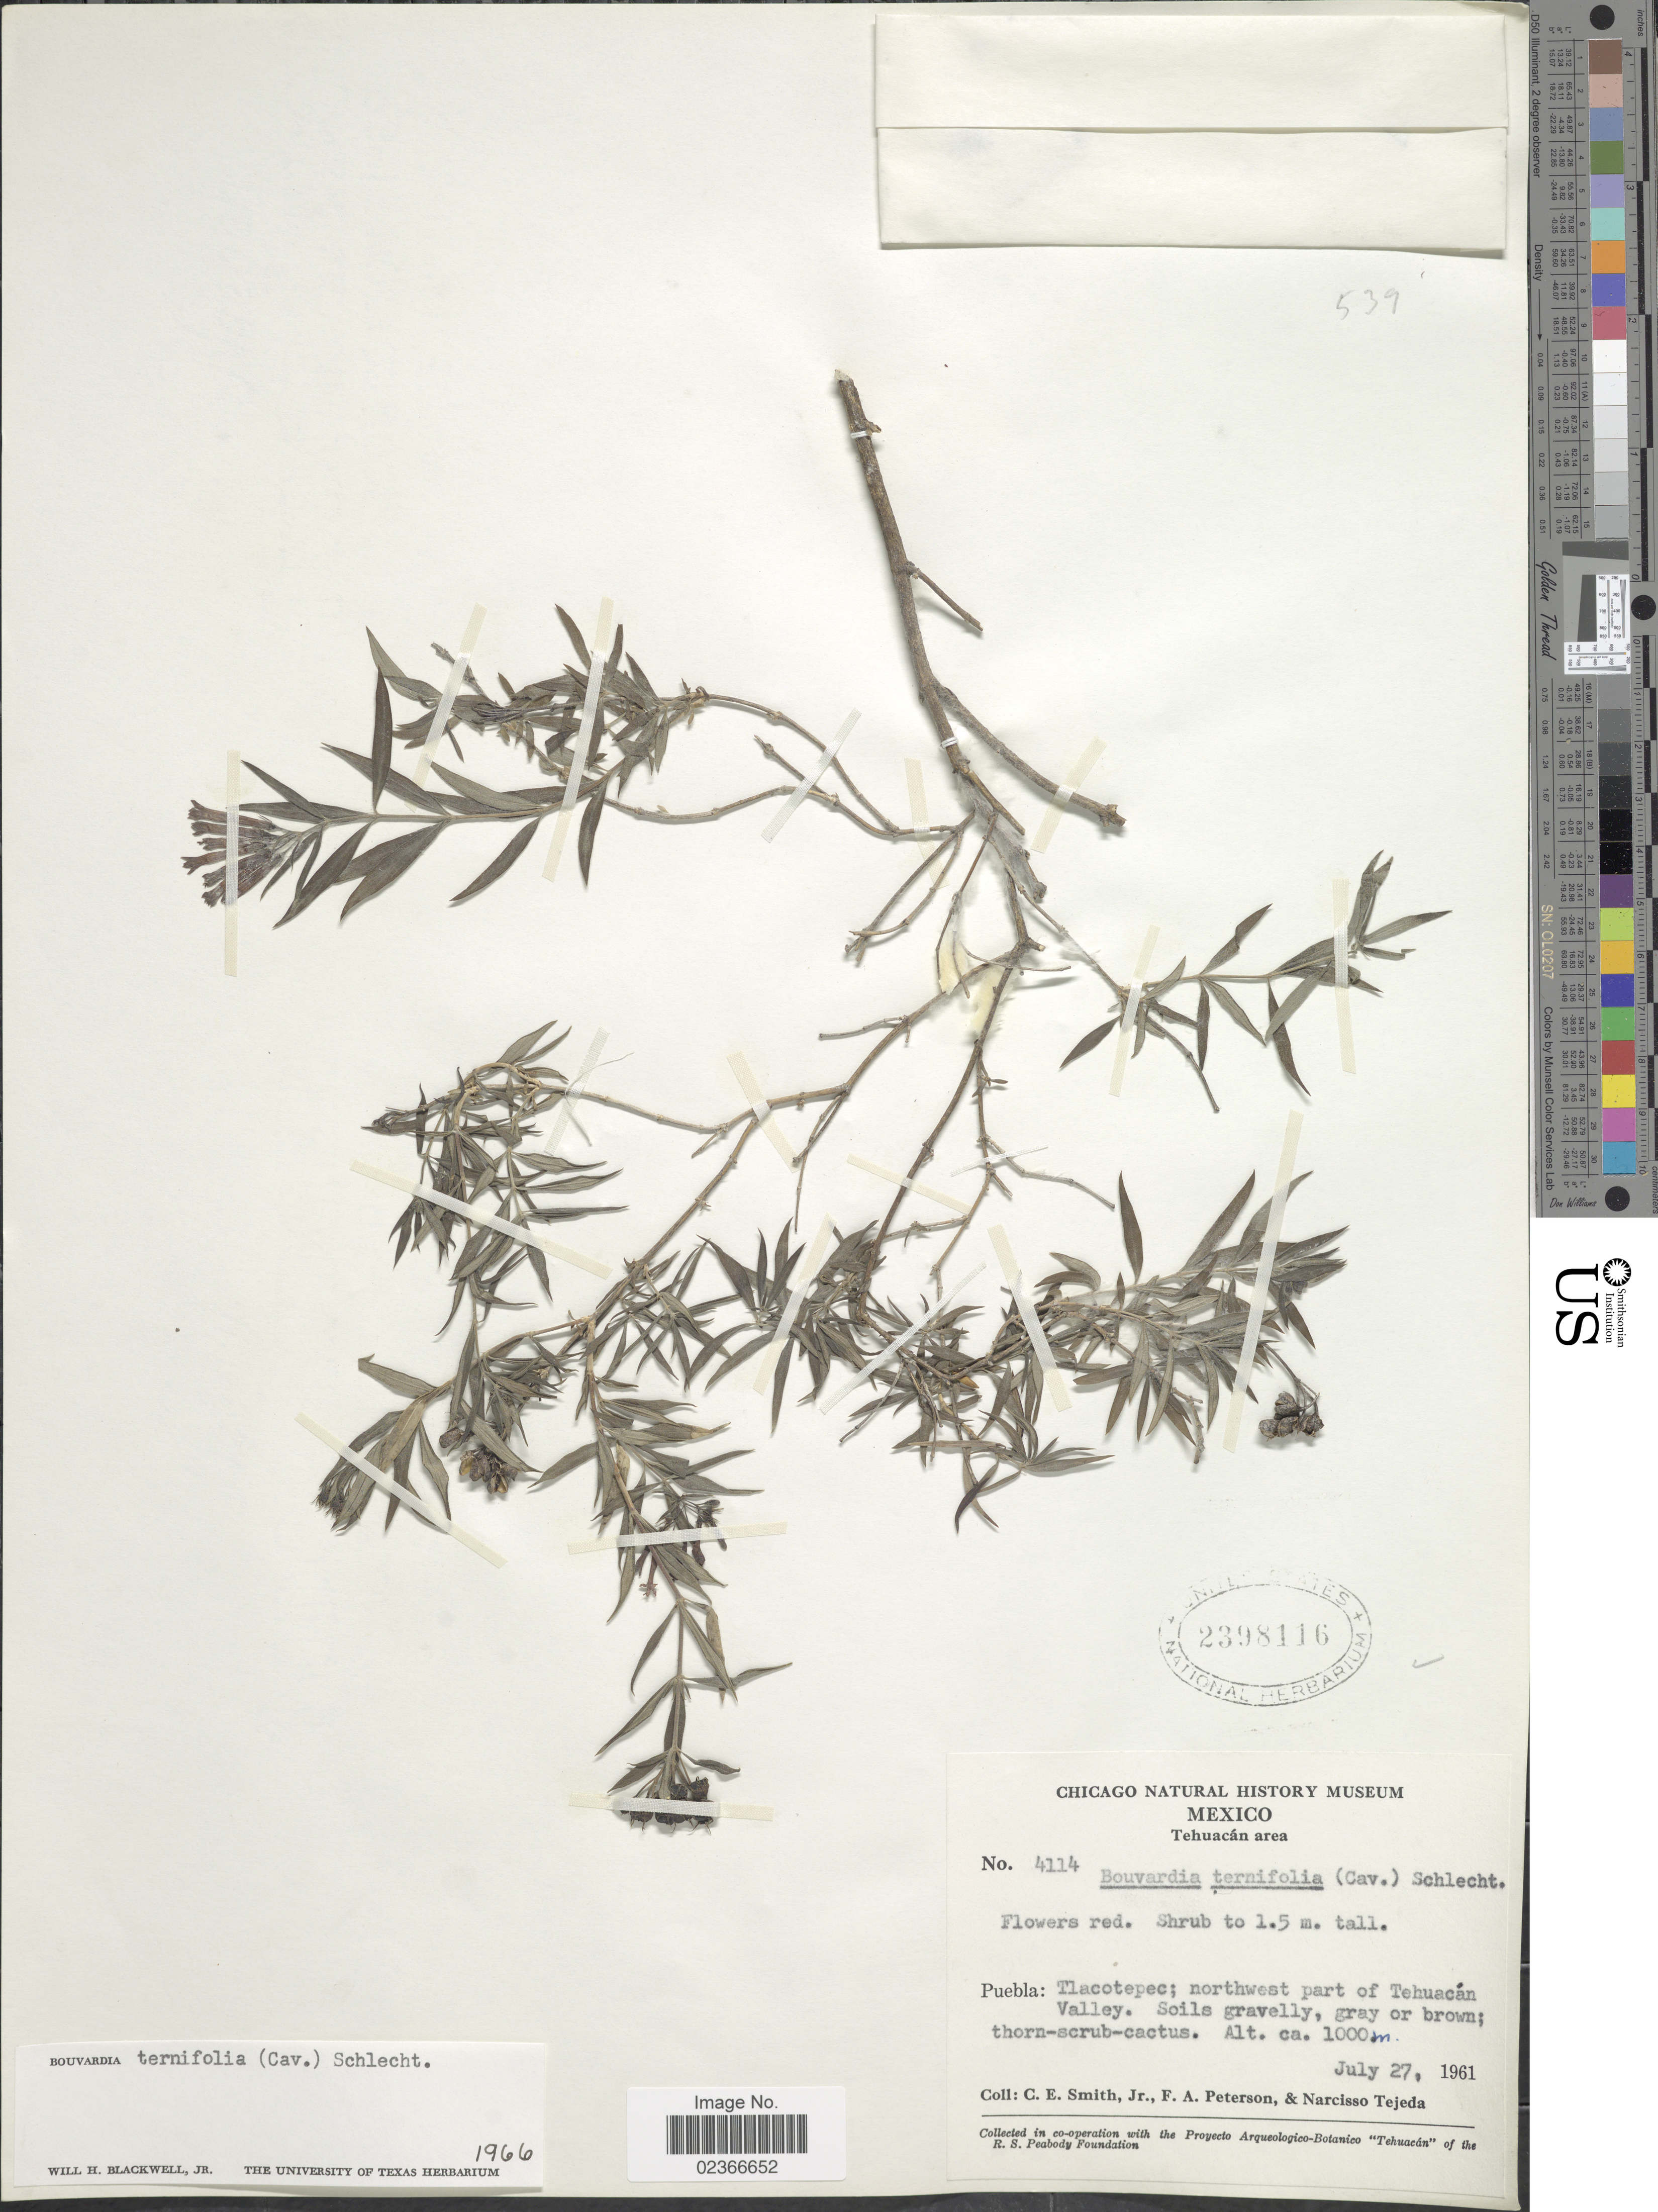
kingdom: Plantae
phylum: Tracheophyta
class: Magnoliopsida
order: Gentianales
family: Rubiaceae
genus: Bouvardia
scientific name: Bouvardia ternifolia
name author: (Cav.) Schltdl.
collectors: C. E. Smith Jr., F. A. Peterson & N. Tejeda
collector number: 4114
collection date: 1961-07-27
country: Mexico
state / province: Puebla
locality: Tehuacan area [unsure placement] Tlacotepec; northwest part of Tehuacan Valley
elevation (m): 1000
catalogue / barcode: US 2398116